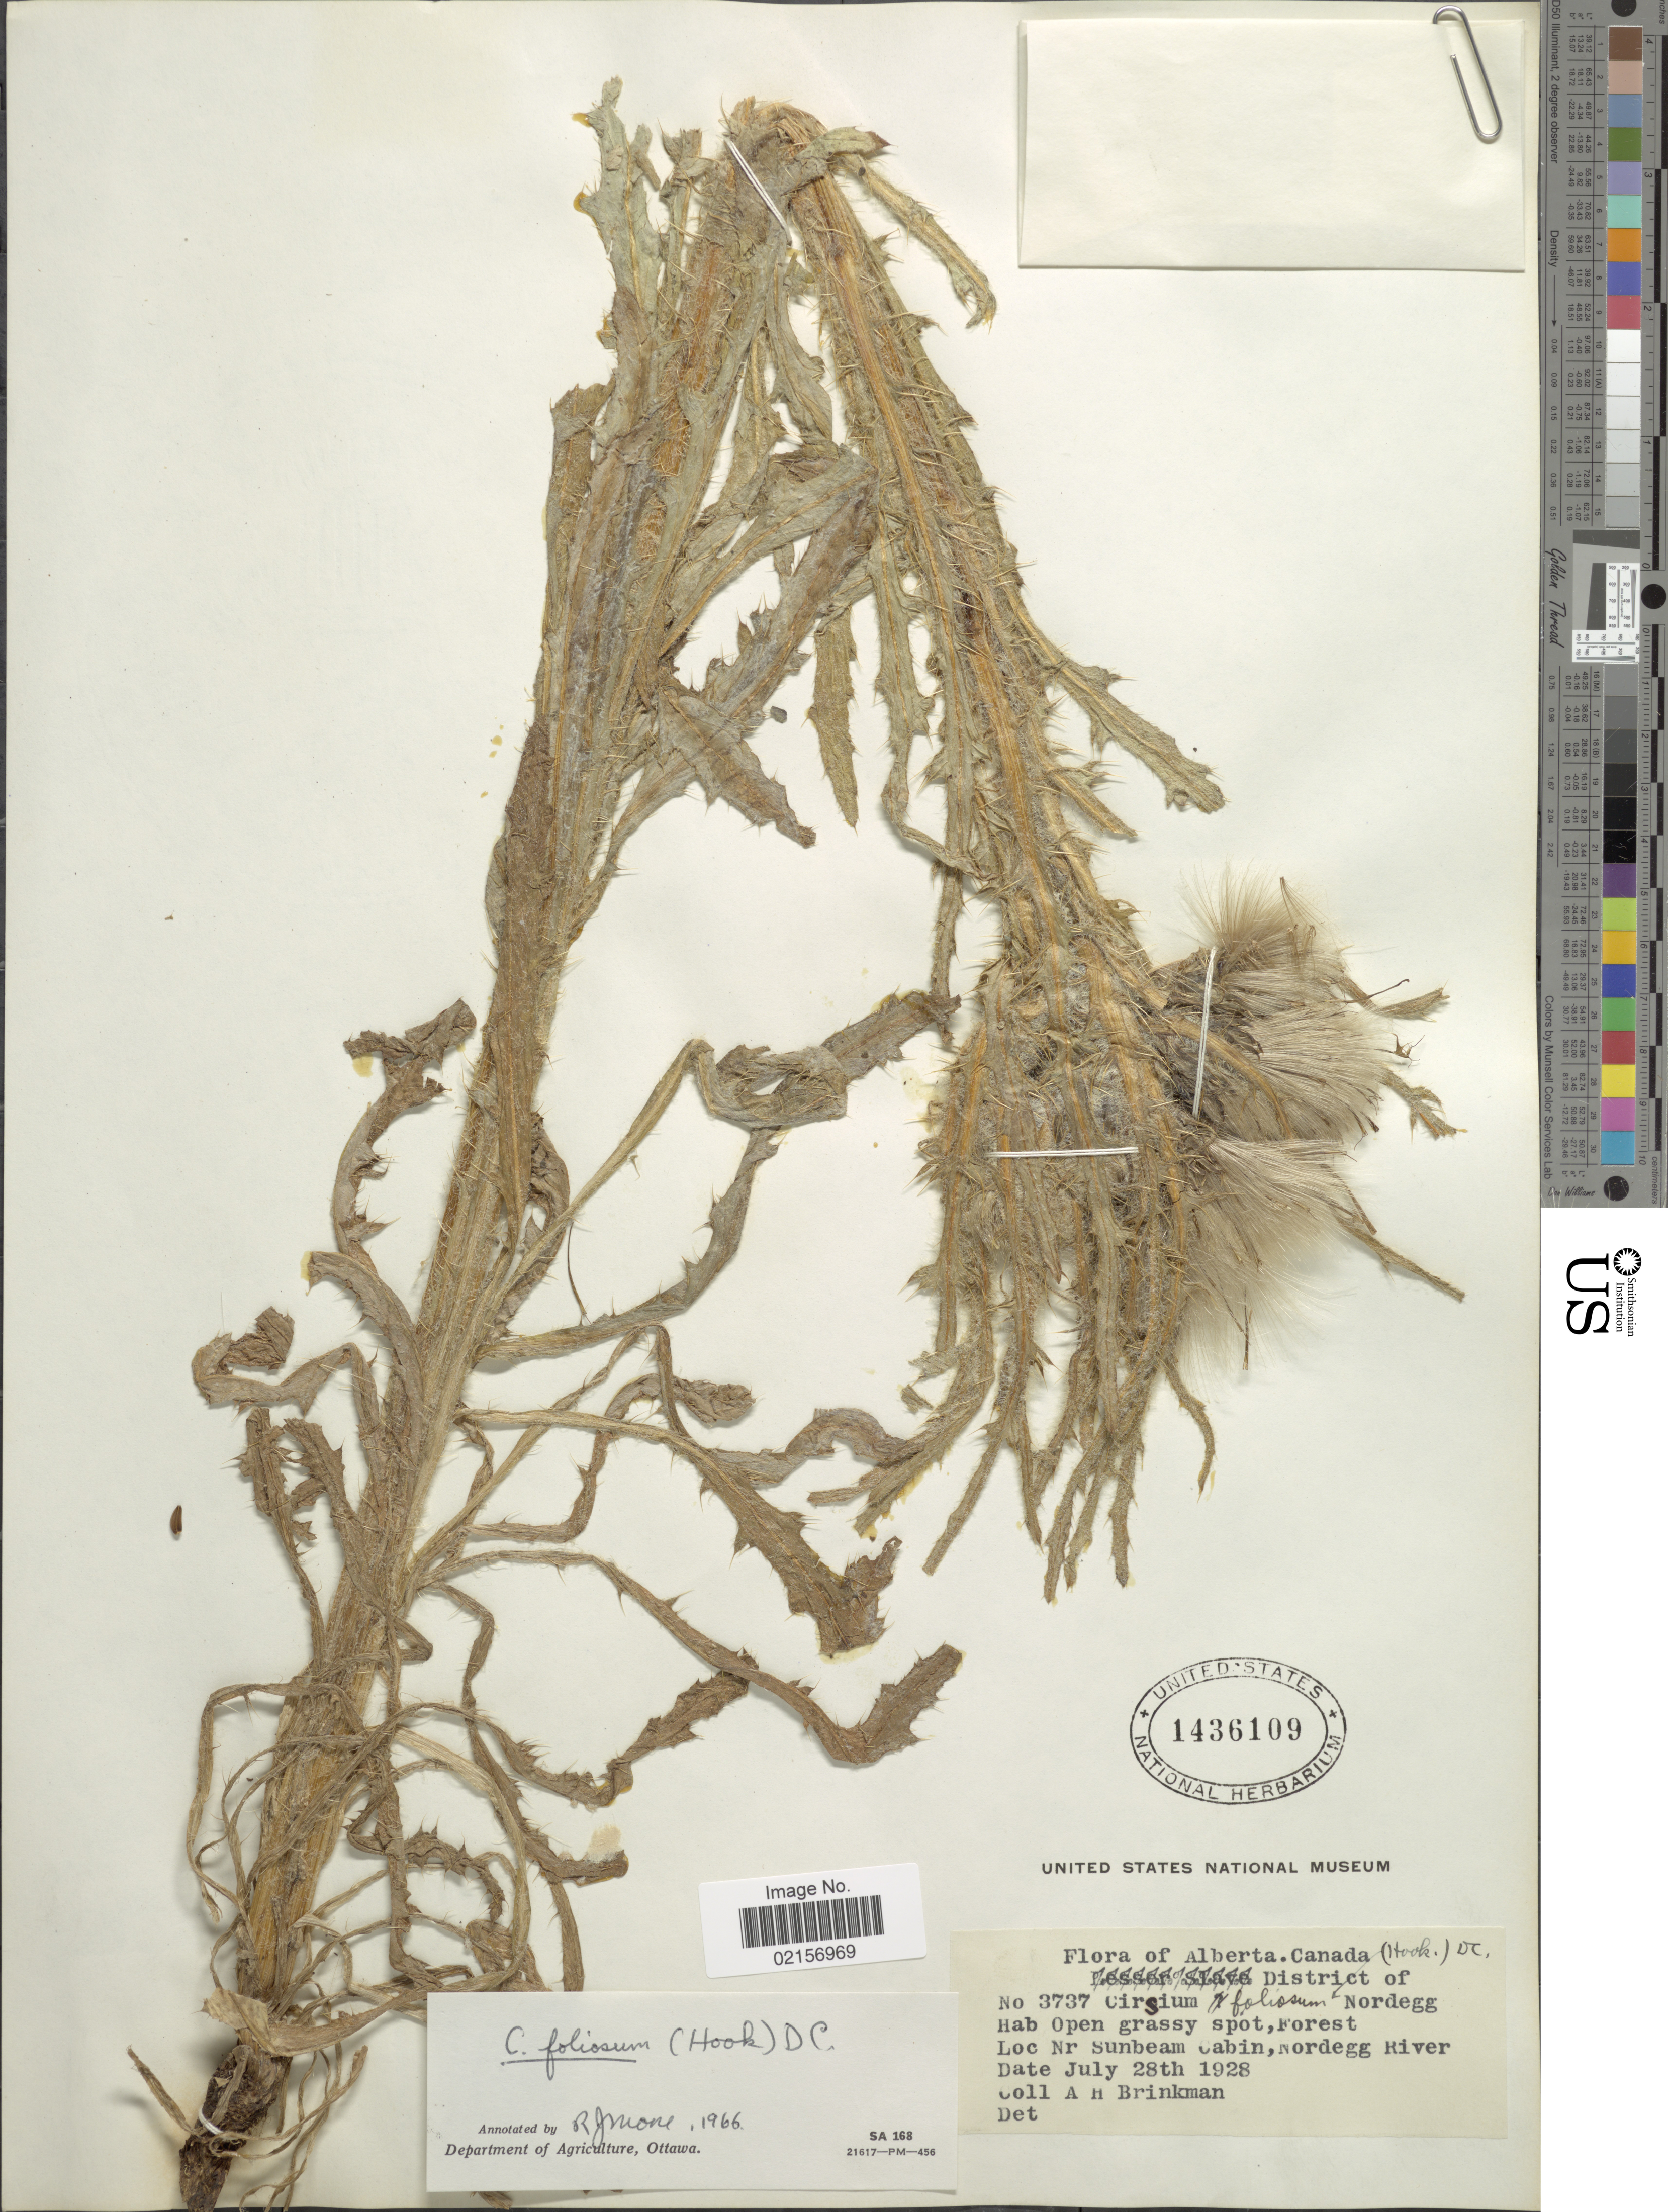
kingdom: Plantae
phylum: Tracheophyta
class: Magnoliopsida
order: Asterales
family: Asteraceae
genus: Cirsium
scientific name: Cirsium foliosum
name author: (Hook.) DC.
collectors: A. Brinkman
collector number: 3737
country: Canada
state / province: Alberta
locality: (Hook) DC., open grassy spot, forest Nr. Sunbeam Cabin, Nordegg river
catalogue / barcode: US 1436109